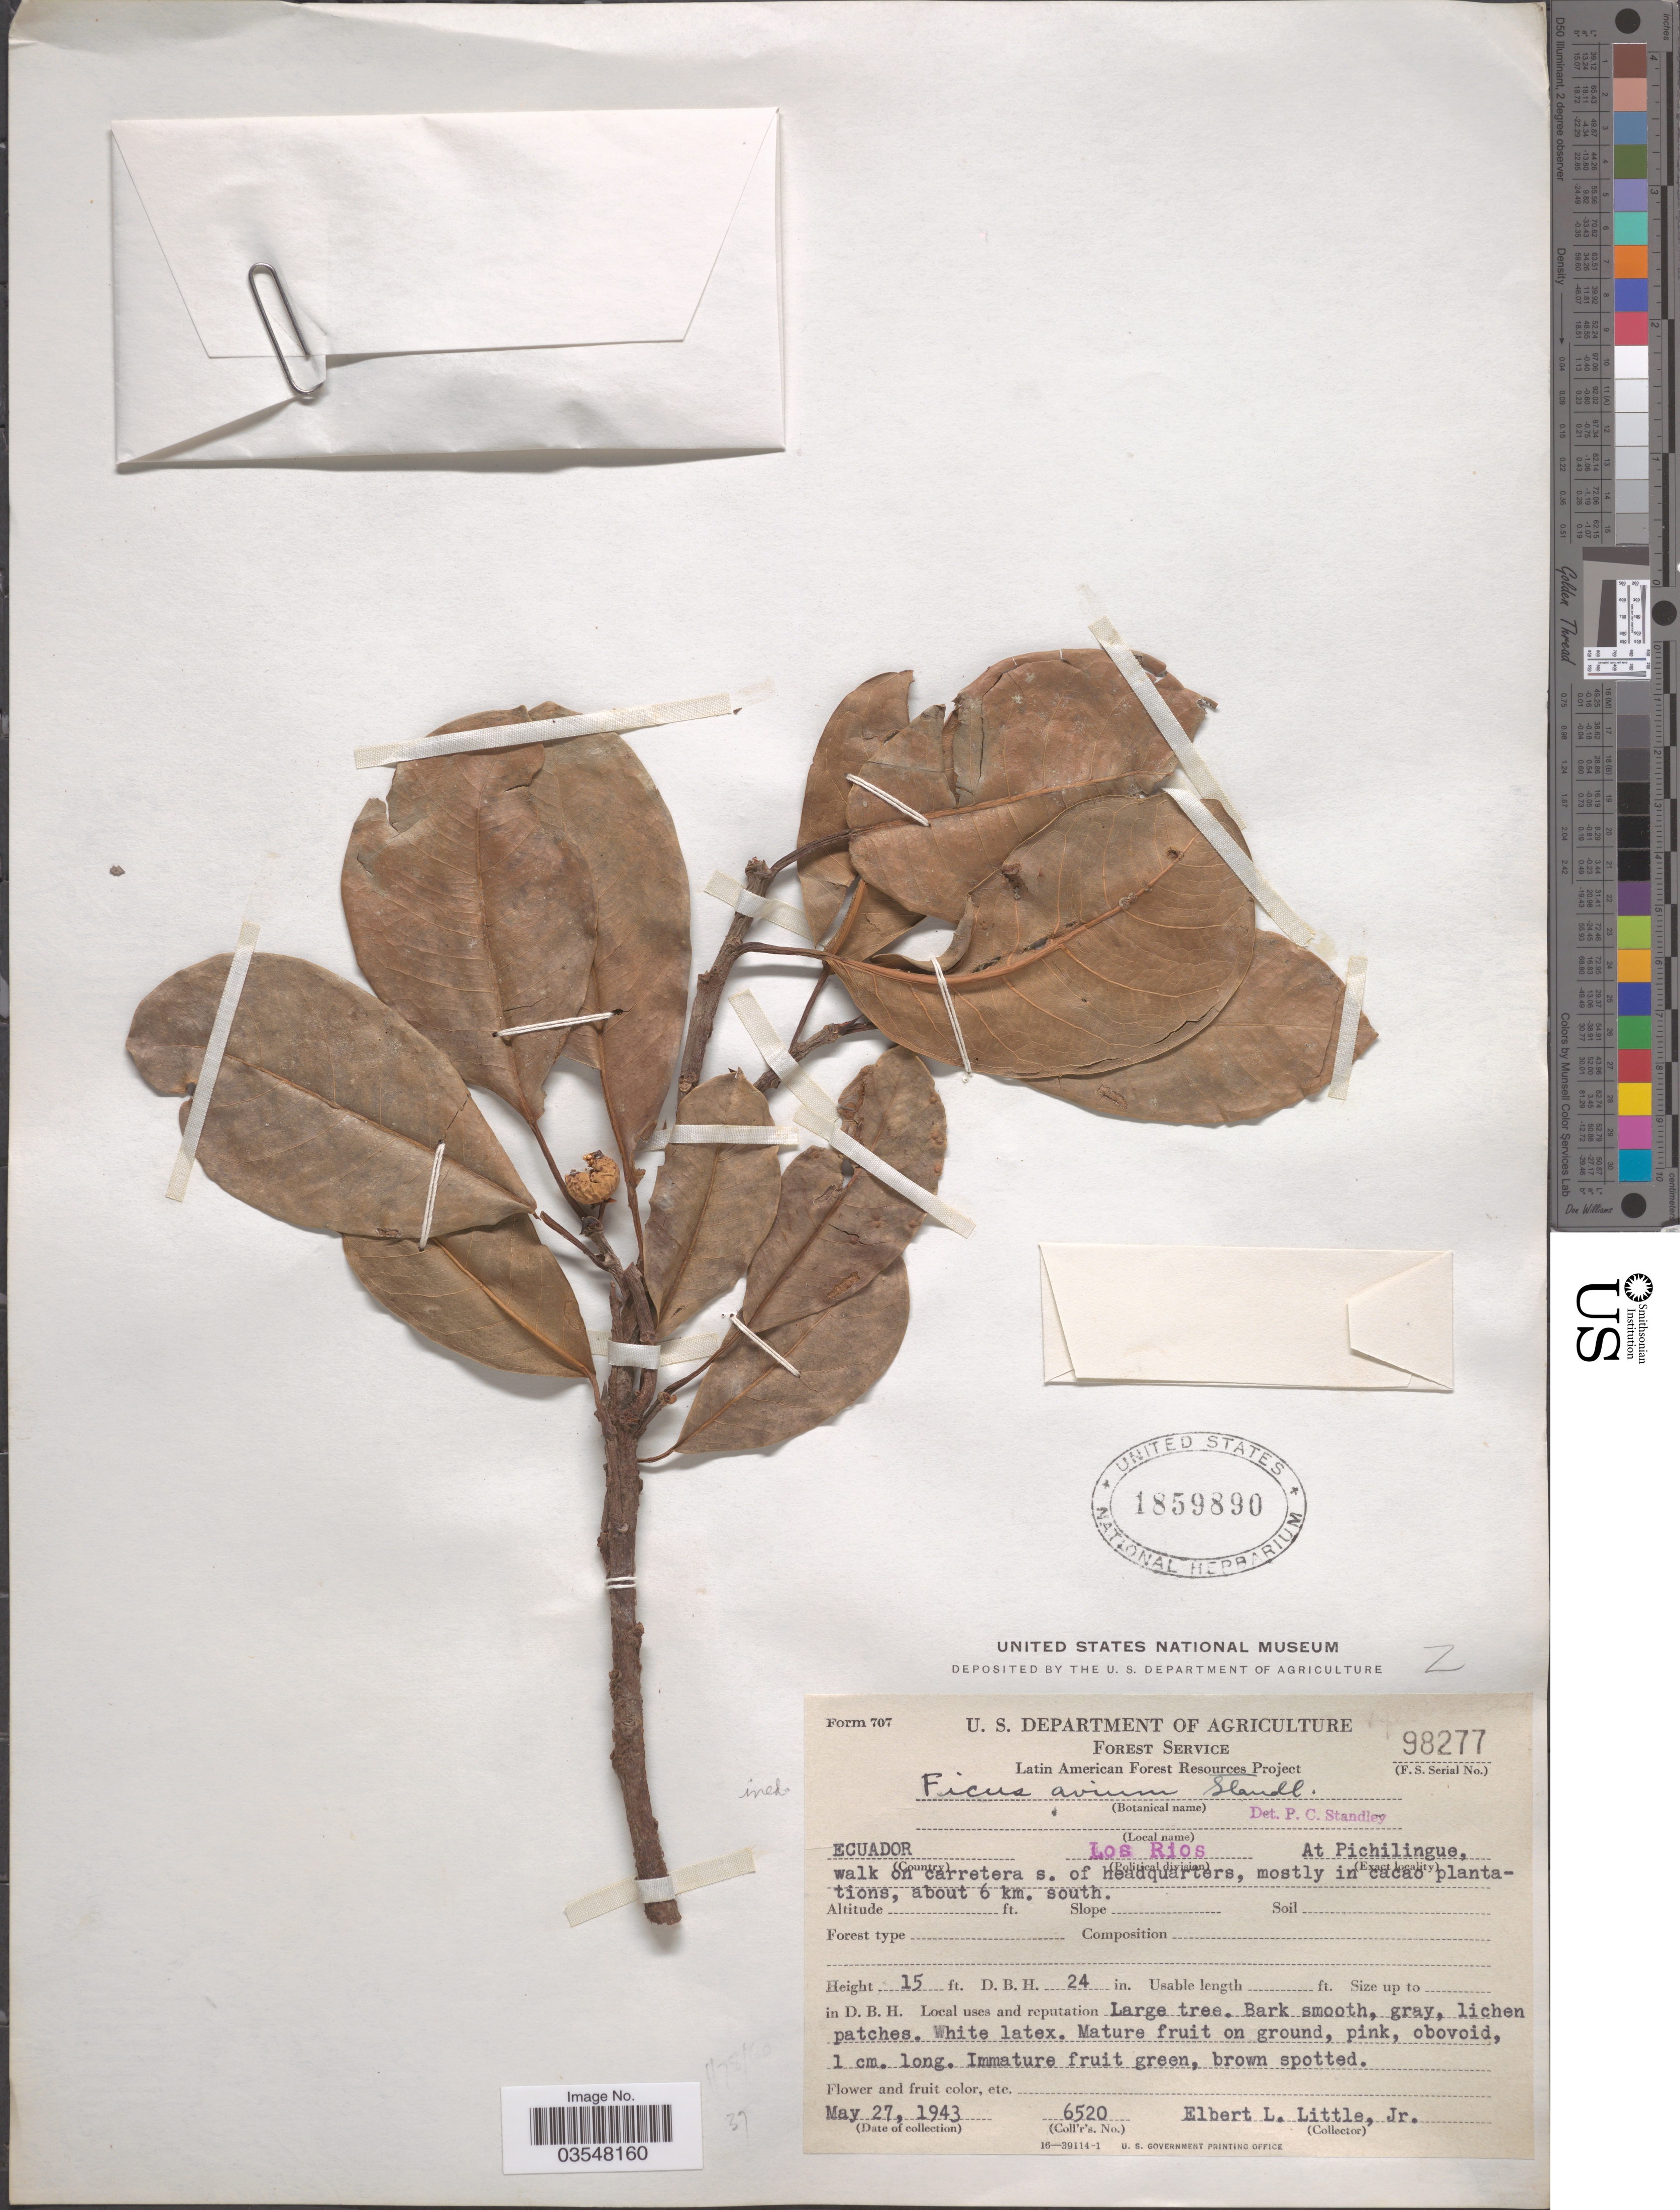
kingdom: Plantae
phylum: Tracheophyta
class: Magnoliopsida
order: Rosales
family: Moraceae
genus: Ficus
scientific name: Ficus avium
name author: Gagnep.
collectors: E. L. Little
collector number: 6520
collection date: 1943-05-27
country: Ecuador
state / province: Los Ríos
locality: At Pichilingue, walk on carretera s. of headquarters, mostly in cacao plantations, about 6 km. south.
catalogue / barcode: US 1859890